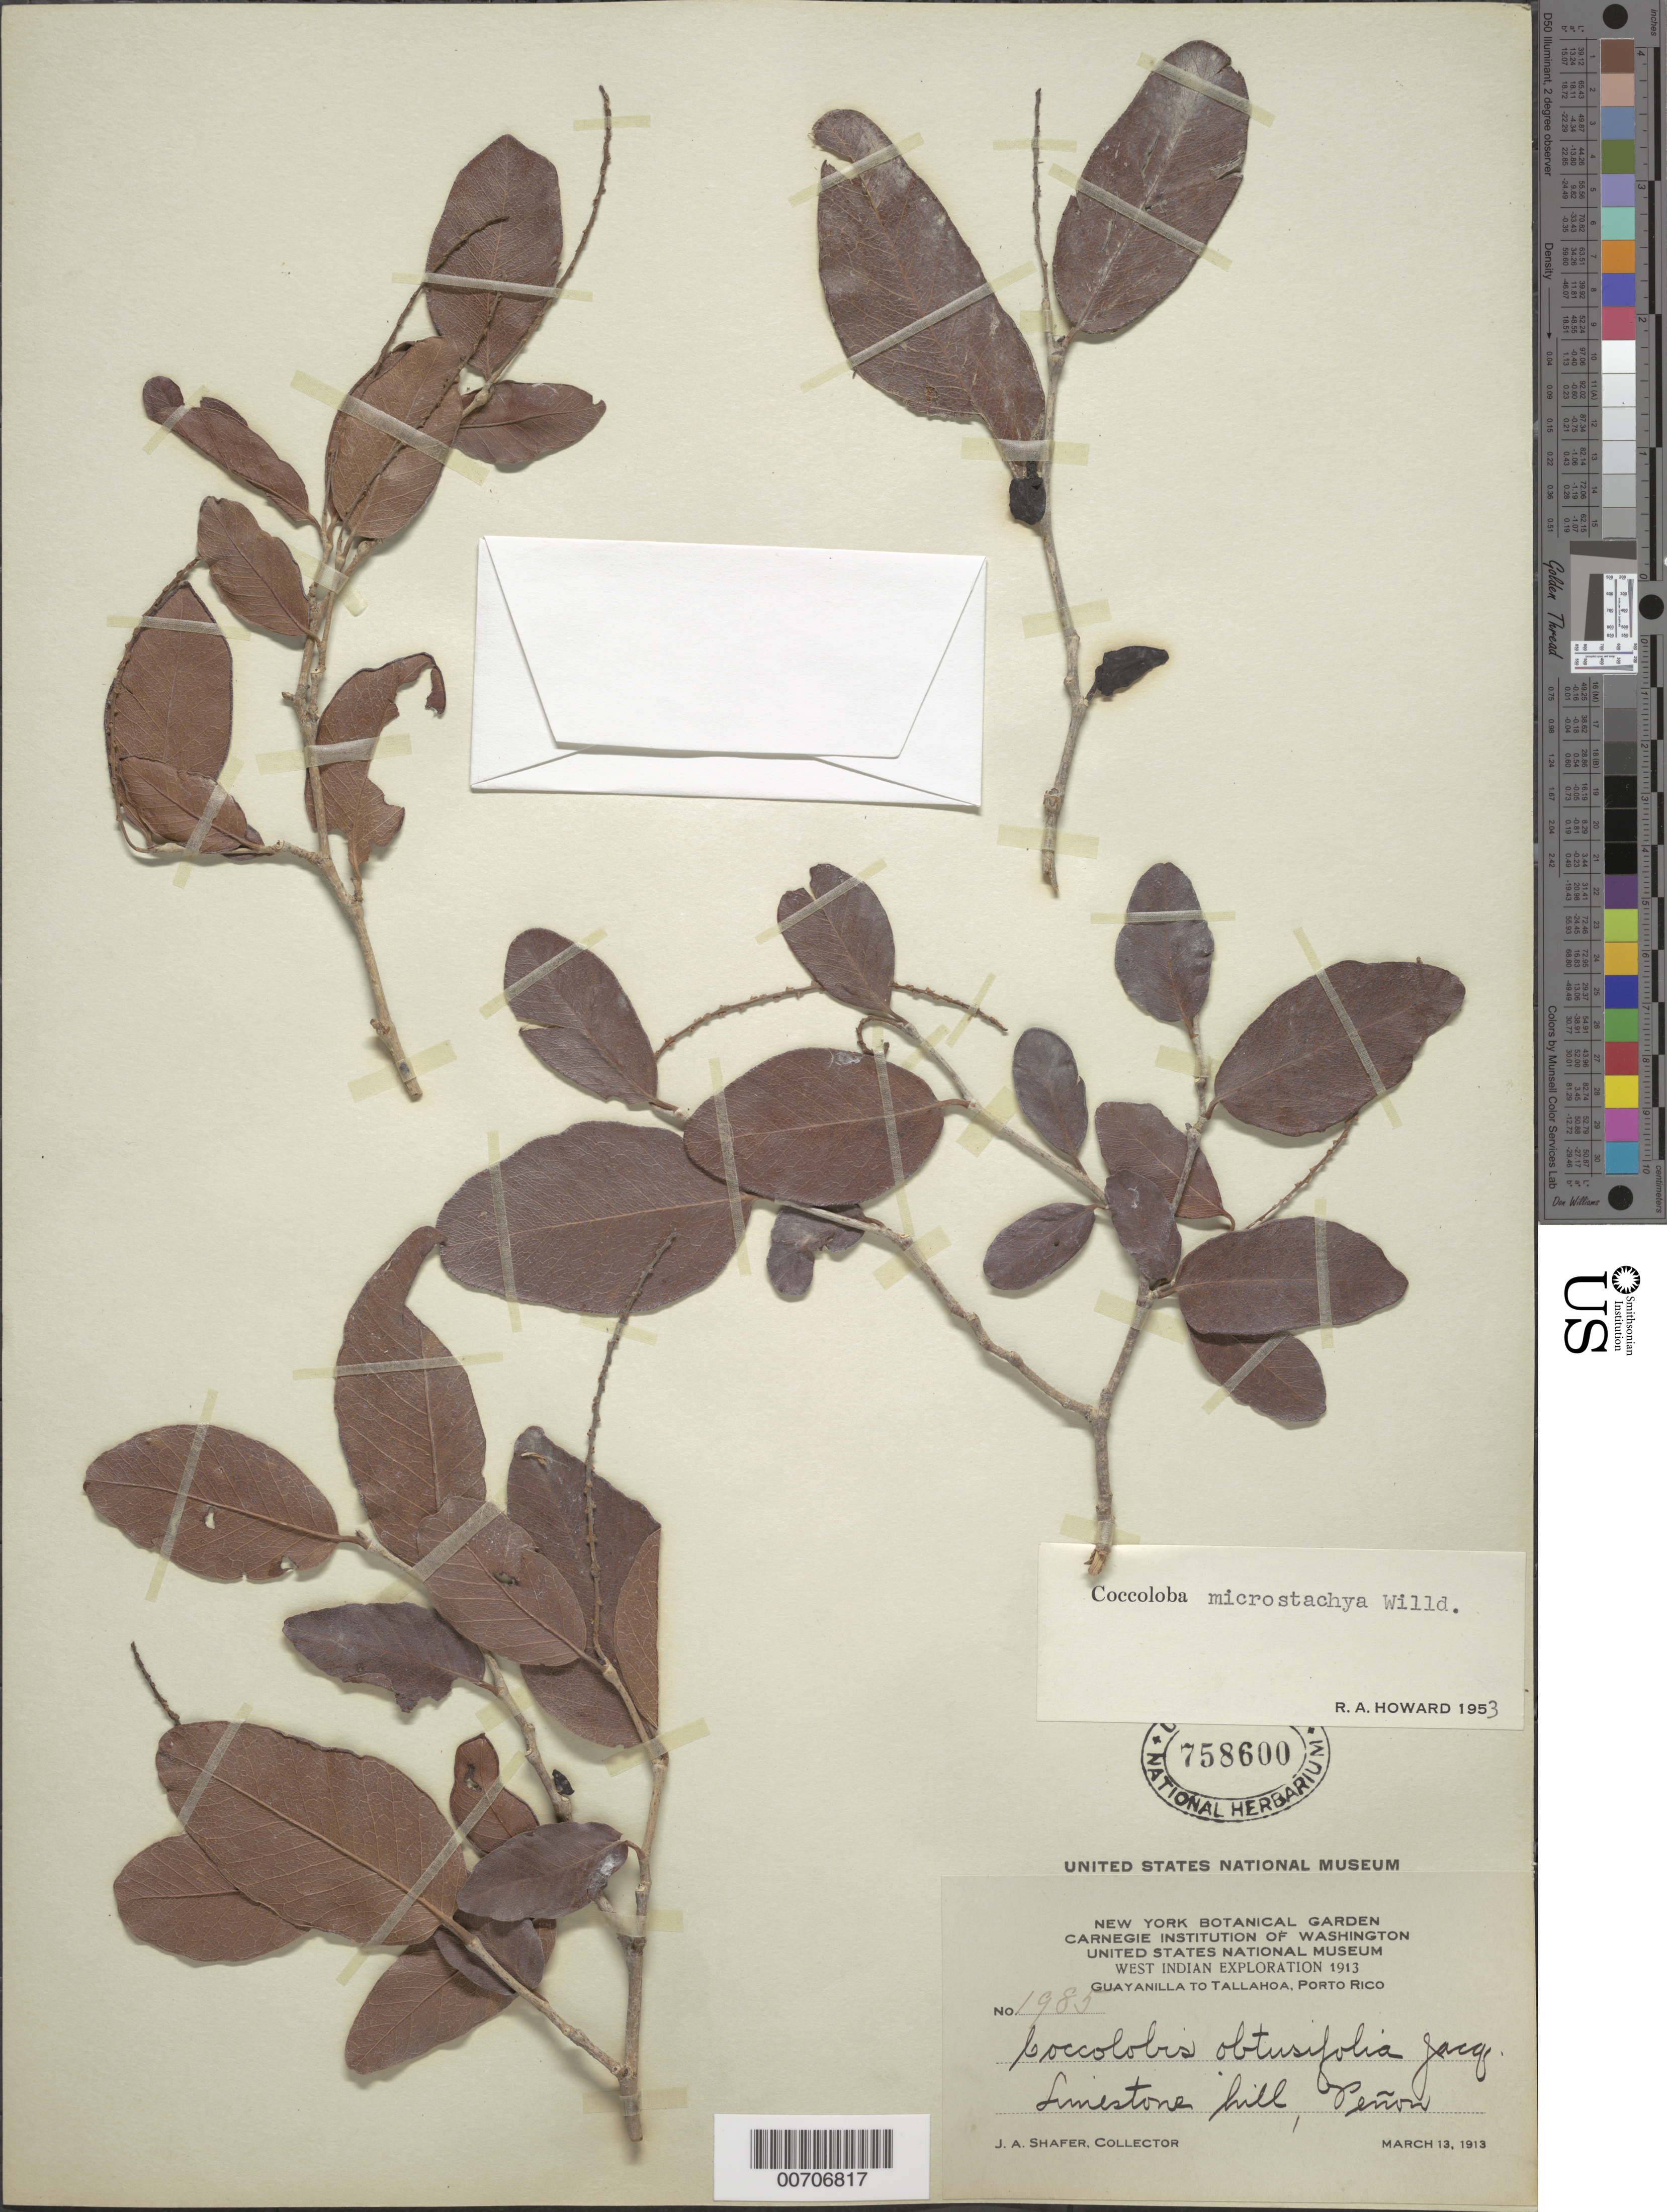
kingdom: Plantae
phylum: Tracheophyta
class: Magnoliopsida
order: Caryophyllales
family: Polygonaceae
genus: Coccoloba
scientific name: Coccoloba microstachya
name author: Willd.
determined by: Howard, R. A.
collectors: J. A. Shafer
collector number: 1985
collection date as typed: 13 Mar 1913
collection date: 1913-03-13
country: Puerto Rico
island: Greater Antilles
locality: Peñon; Guayanilla to Tallahoa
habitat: Limestone hill.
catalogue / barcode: US 758600